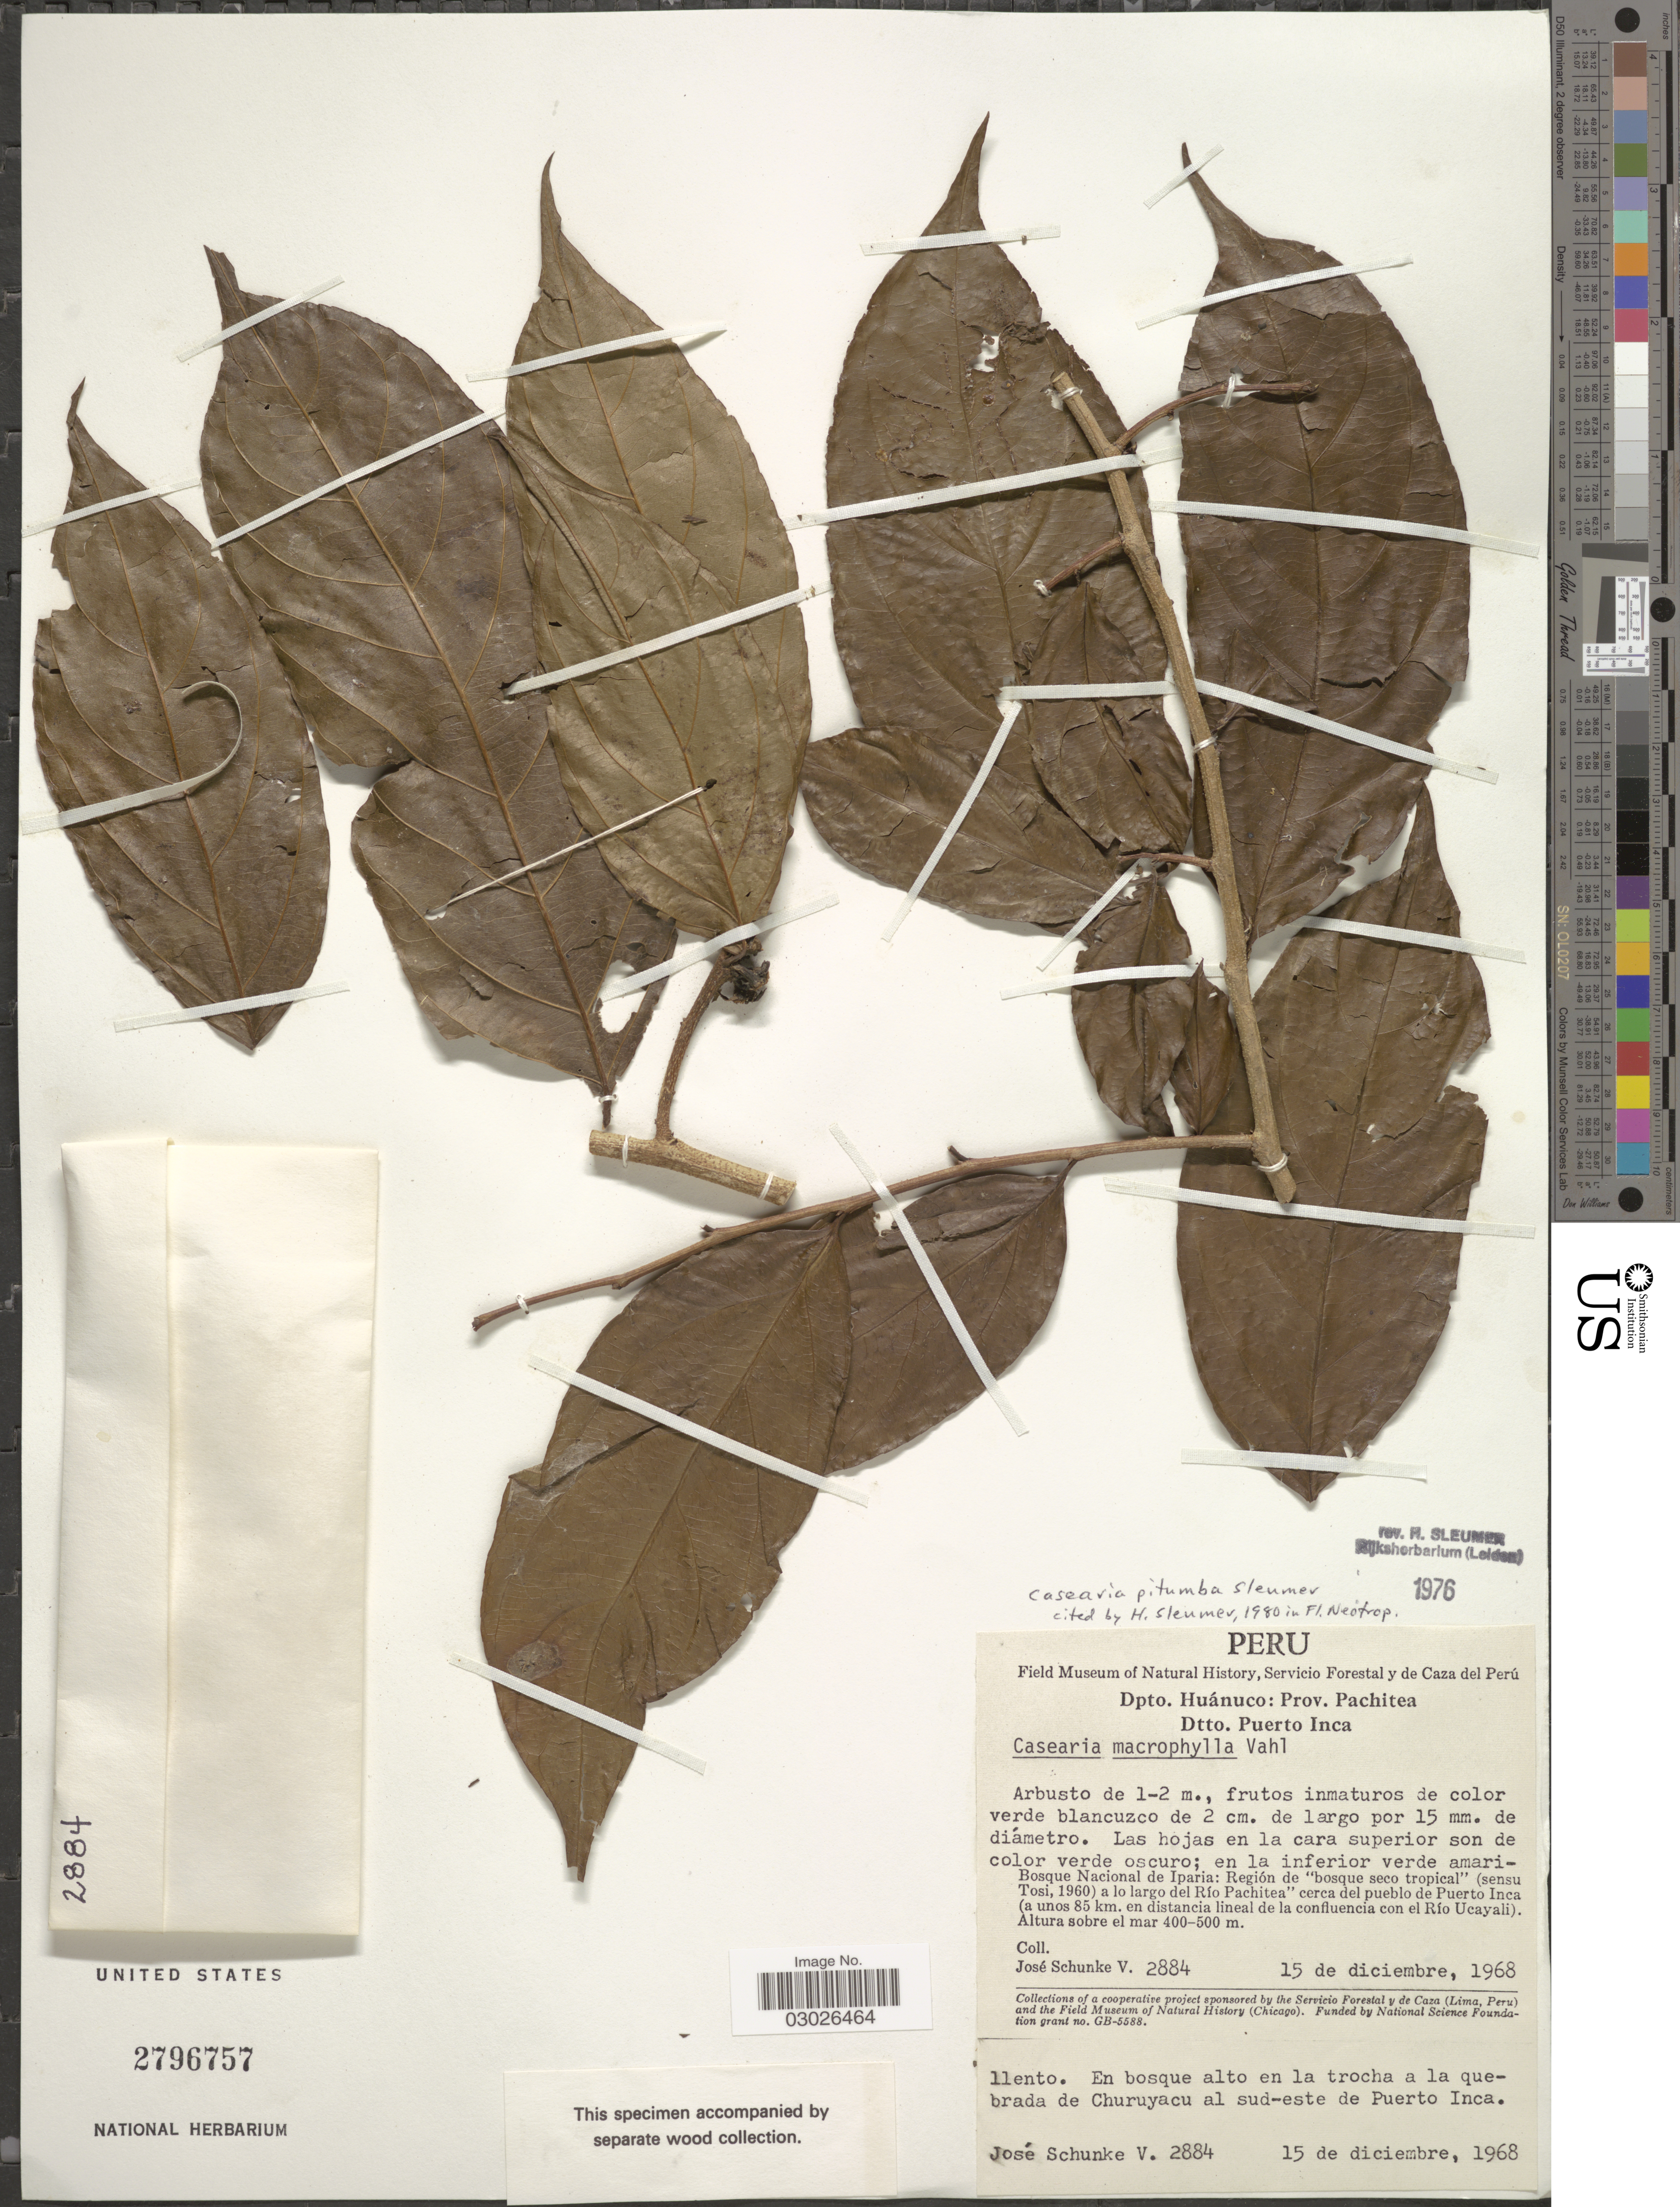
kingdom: Plantae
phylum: Tracheophyta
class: Magnoliopsida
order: Malpighiales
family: Salicaceae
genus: Casearia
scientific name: Casearia pitumba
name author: Sleumer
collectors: J. Schunke Vigo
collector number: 2884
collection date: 1968-12-15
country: Peru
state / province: Huánuco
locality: Dpto. Huánuco: Prov. Pachitea, Dtto. Puerto Inca, Bosque Nacional de Iparia: Región de "bosque seco tropical"(sensu Tosi, 1960) a lo largo del Rio Pachitea, a lo largo del Rio Pachitea, cerca del pueblo de Puerto Inca (a unos 85 km. en distancia lineal de la confluencia con el Río Ucayali), En bosque alto en la trocha a la quebrada de Churuyacu al sud-este de Puerto Inca.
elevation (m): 400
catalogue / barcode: US 2796757